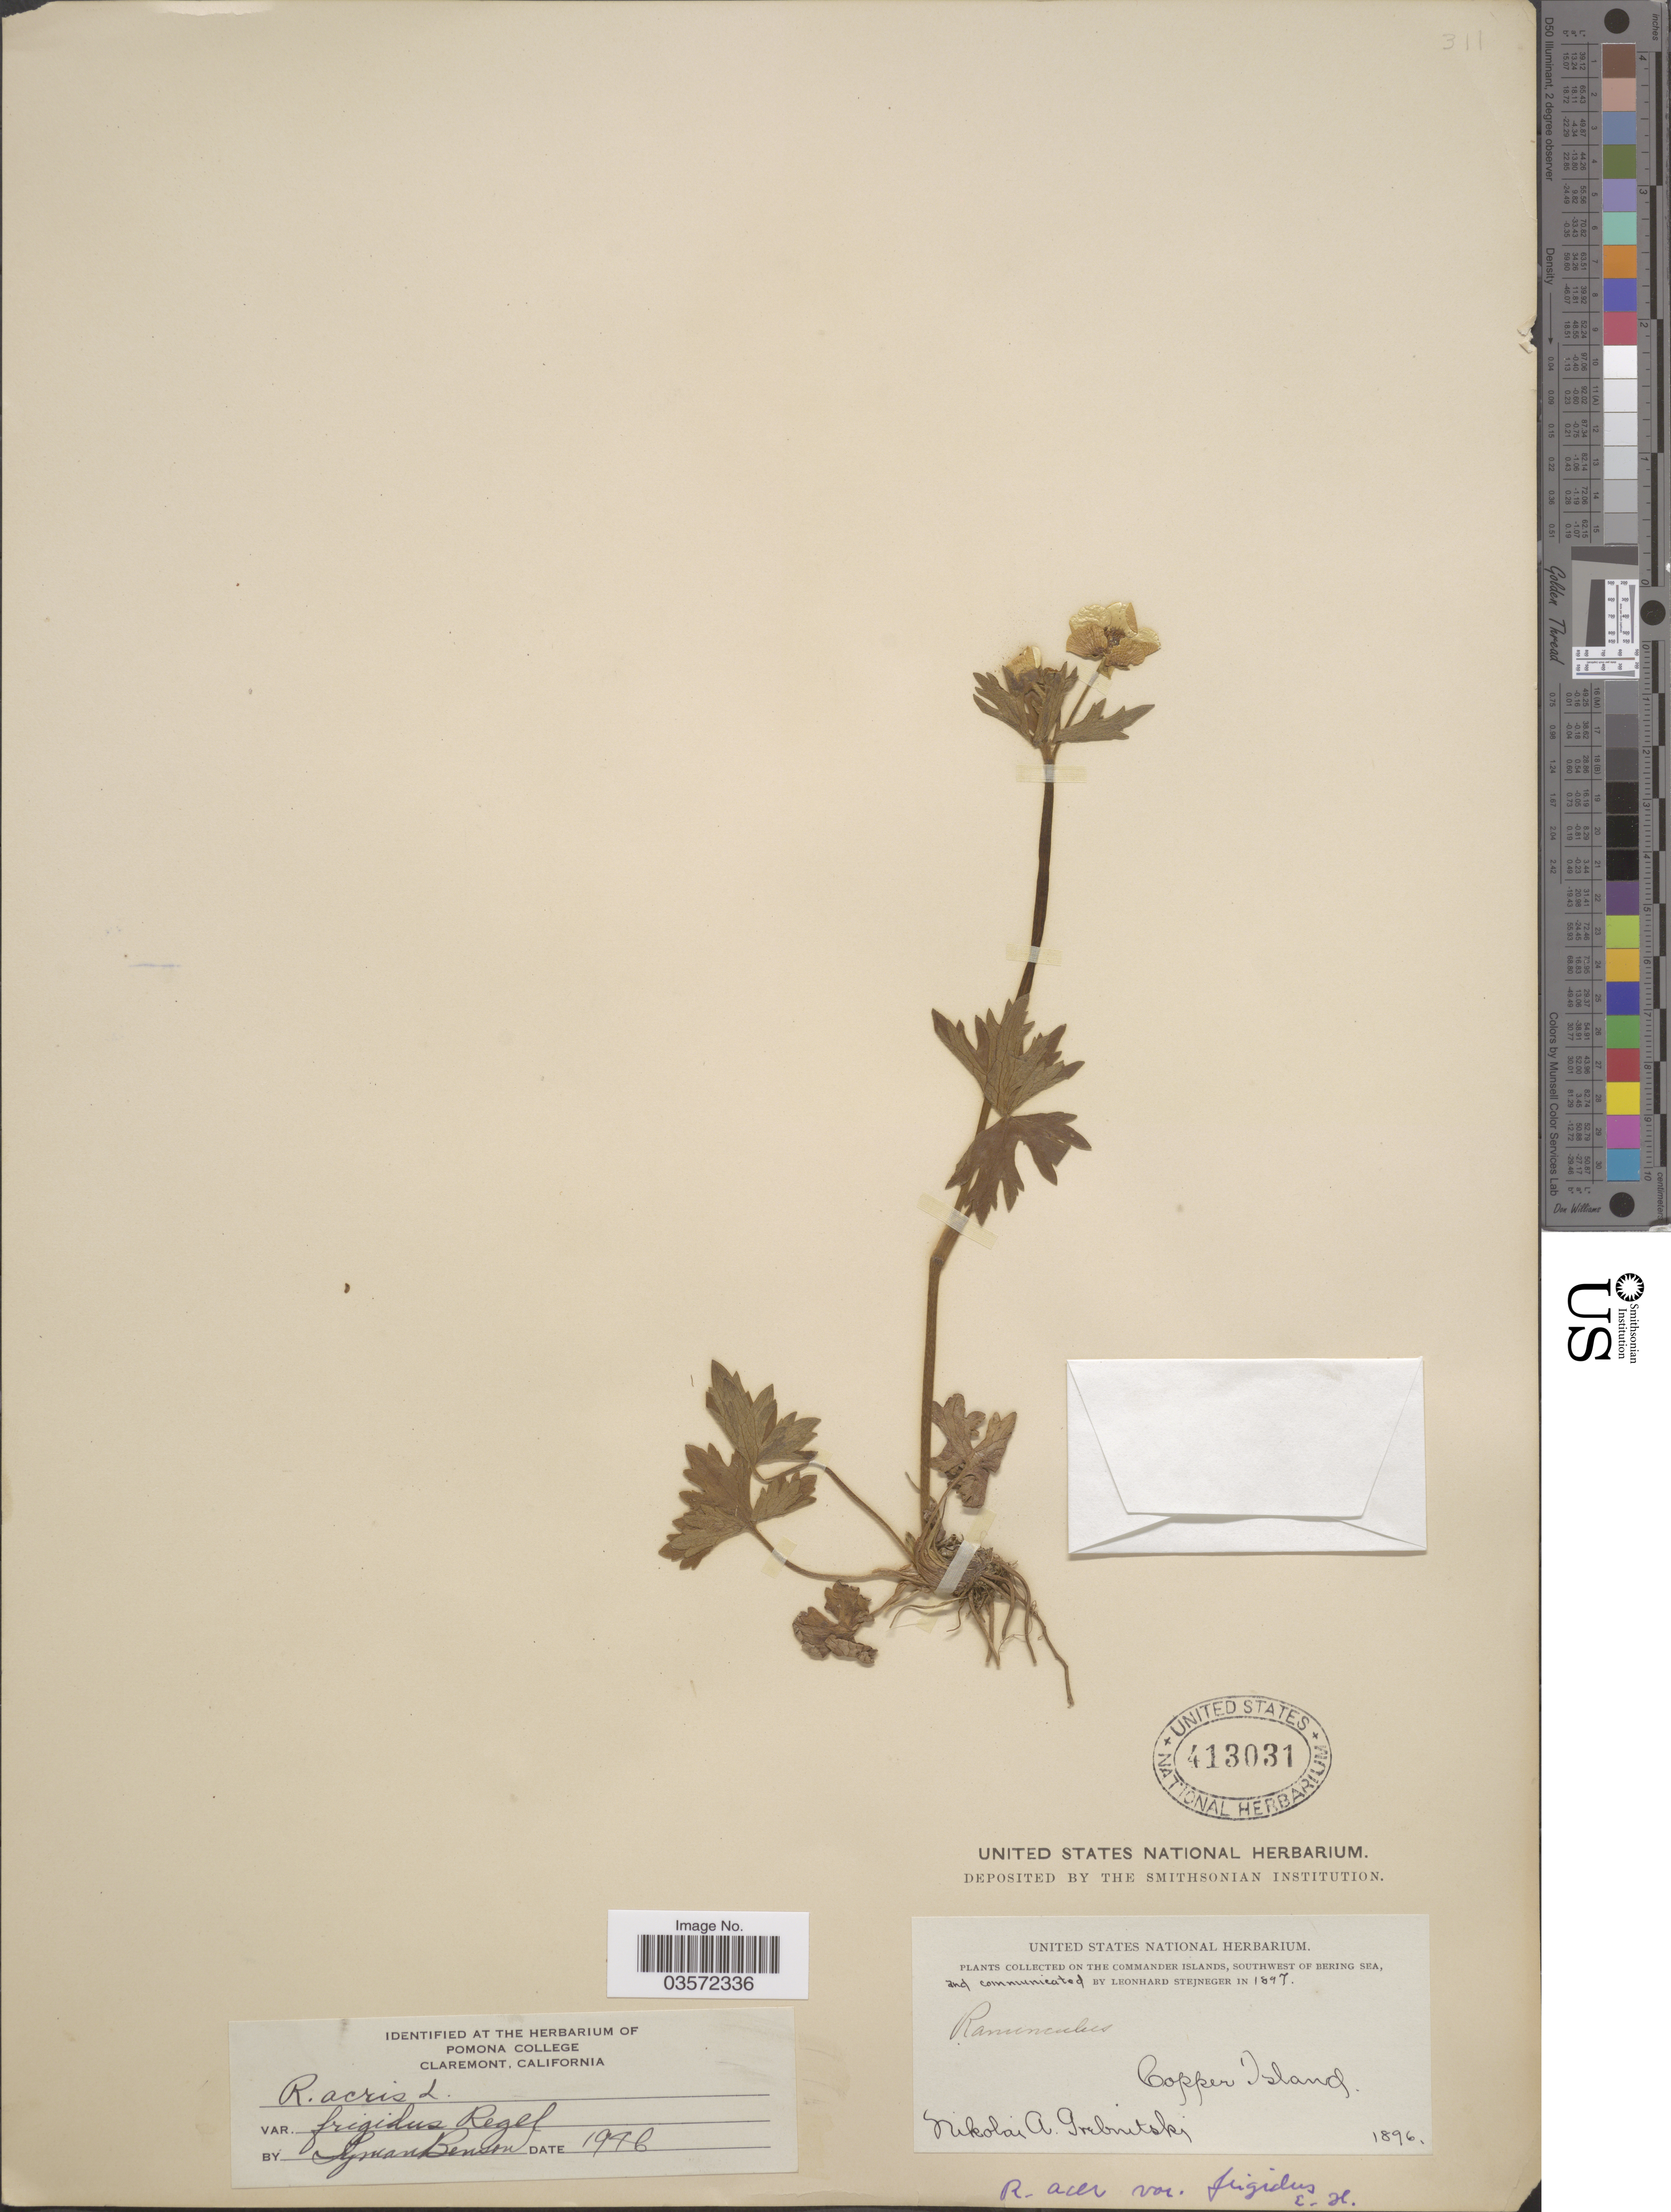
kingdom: Plantae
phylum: Tracheophyta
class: Magnoliopsida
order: Ranunculales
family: Ranunculaceae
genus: Ranunculus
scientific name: Ranunculus acris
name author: L.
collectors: N. Grebritski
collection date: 1896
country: Russian Federation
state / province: Kamchatka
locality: On the Commander Islands, southwest of Bering Sea. Copper Island.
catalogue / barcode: US 413031